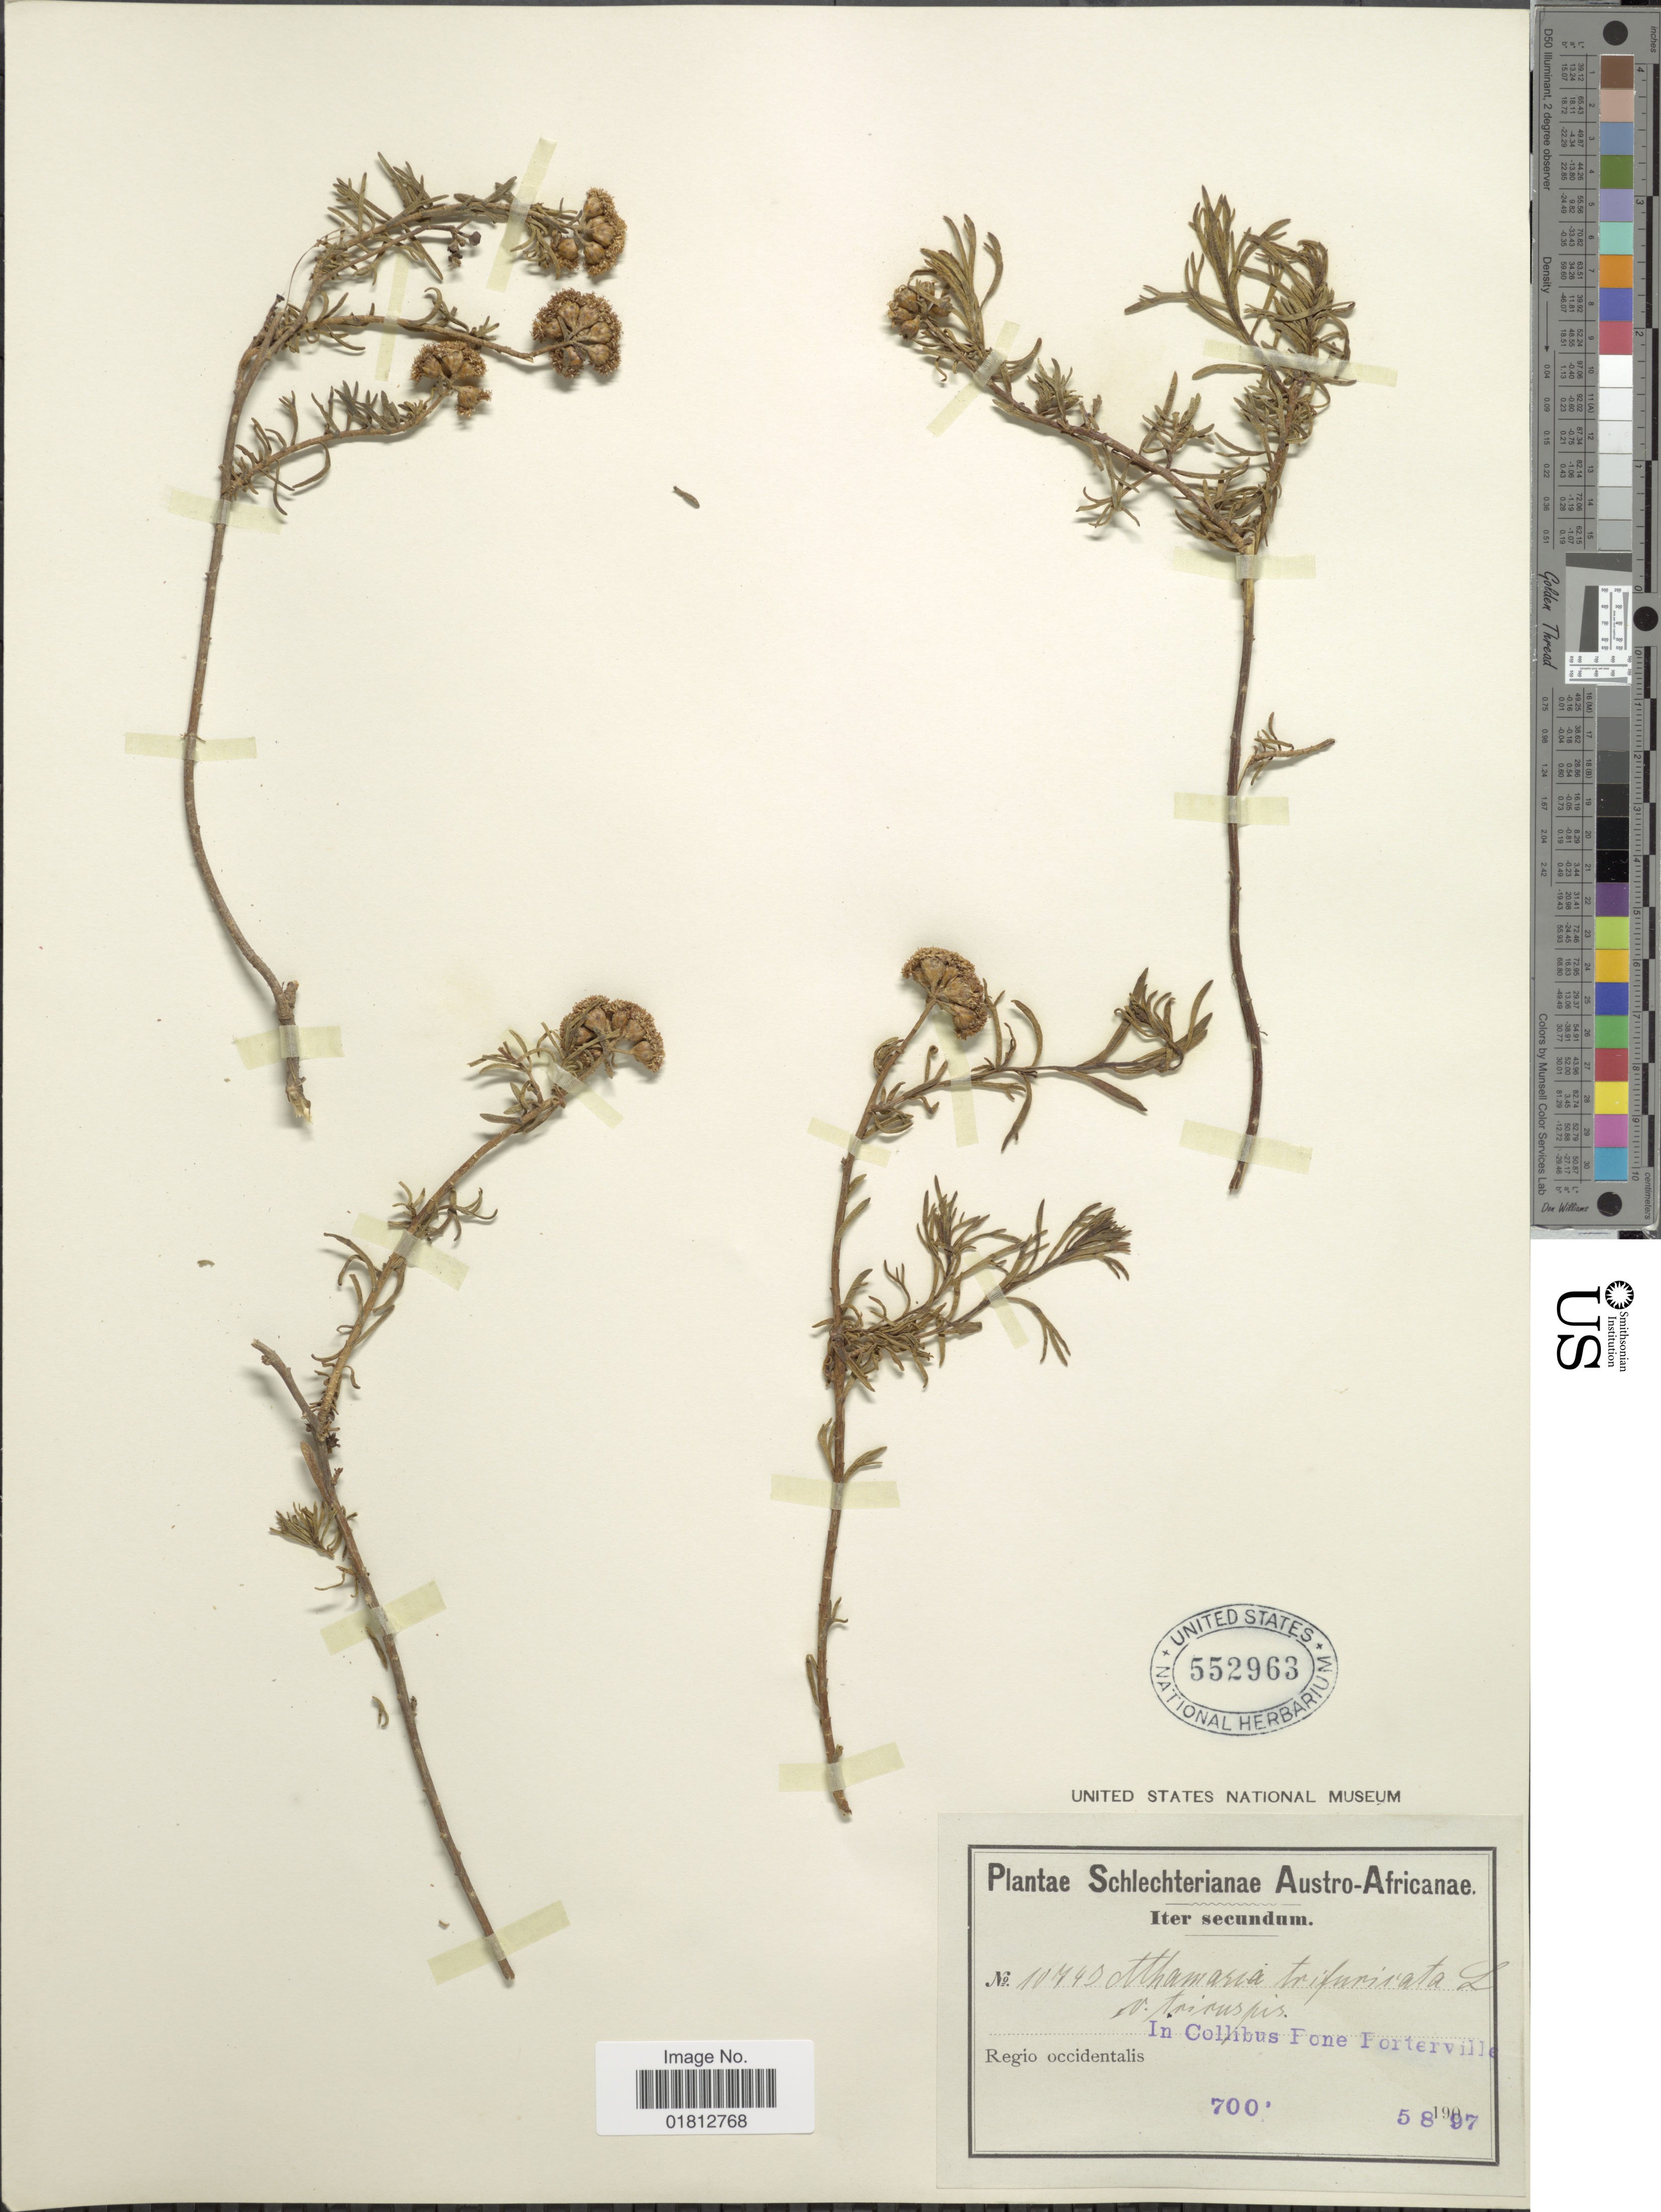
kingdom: Plantae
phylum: Tracheophyta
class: Magnoliopsida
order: Asterales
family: Asteraceae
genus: Athanasia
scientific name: Athanasia trifurcata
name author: (L.) L.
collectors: Schlechter, --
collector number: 10740*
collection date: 1997-08-05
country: South Africa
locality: Austro-Africanae, in Collibus F one Porterville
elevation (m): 213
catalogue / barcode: US 552963